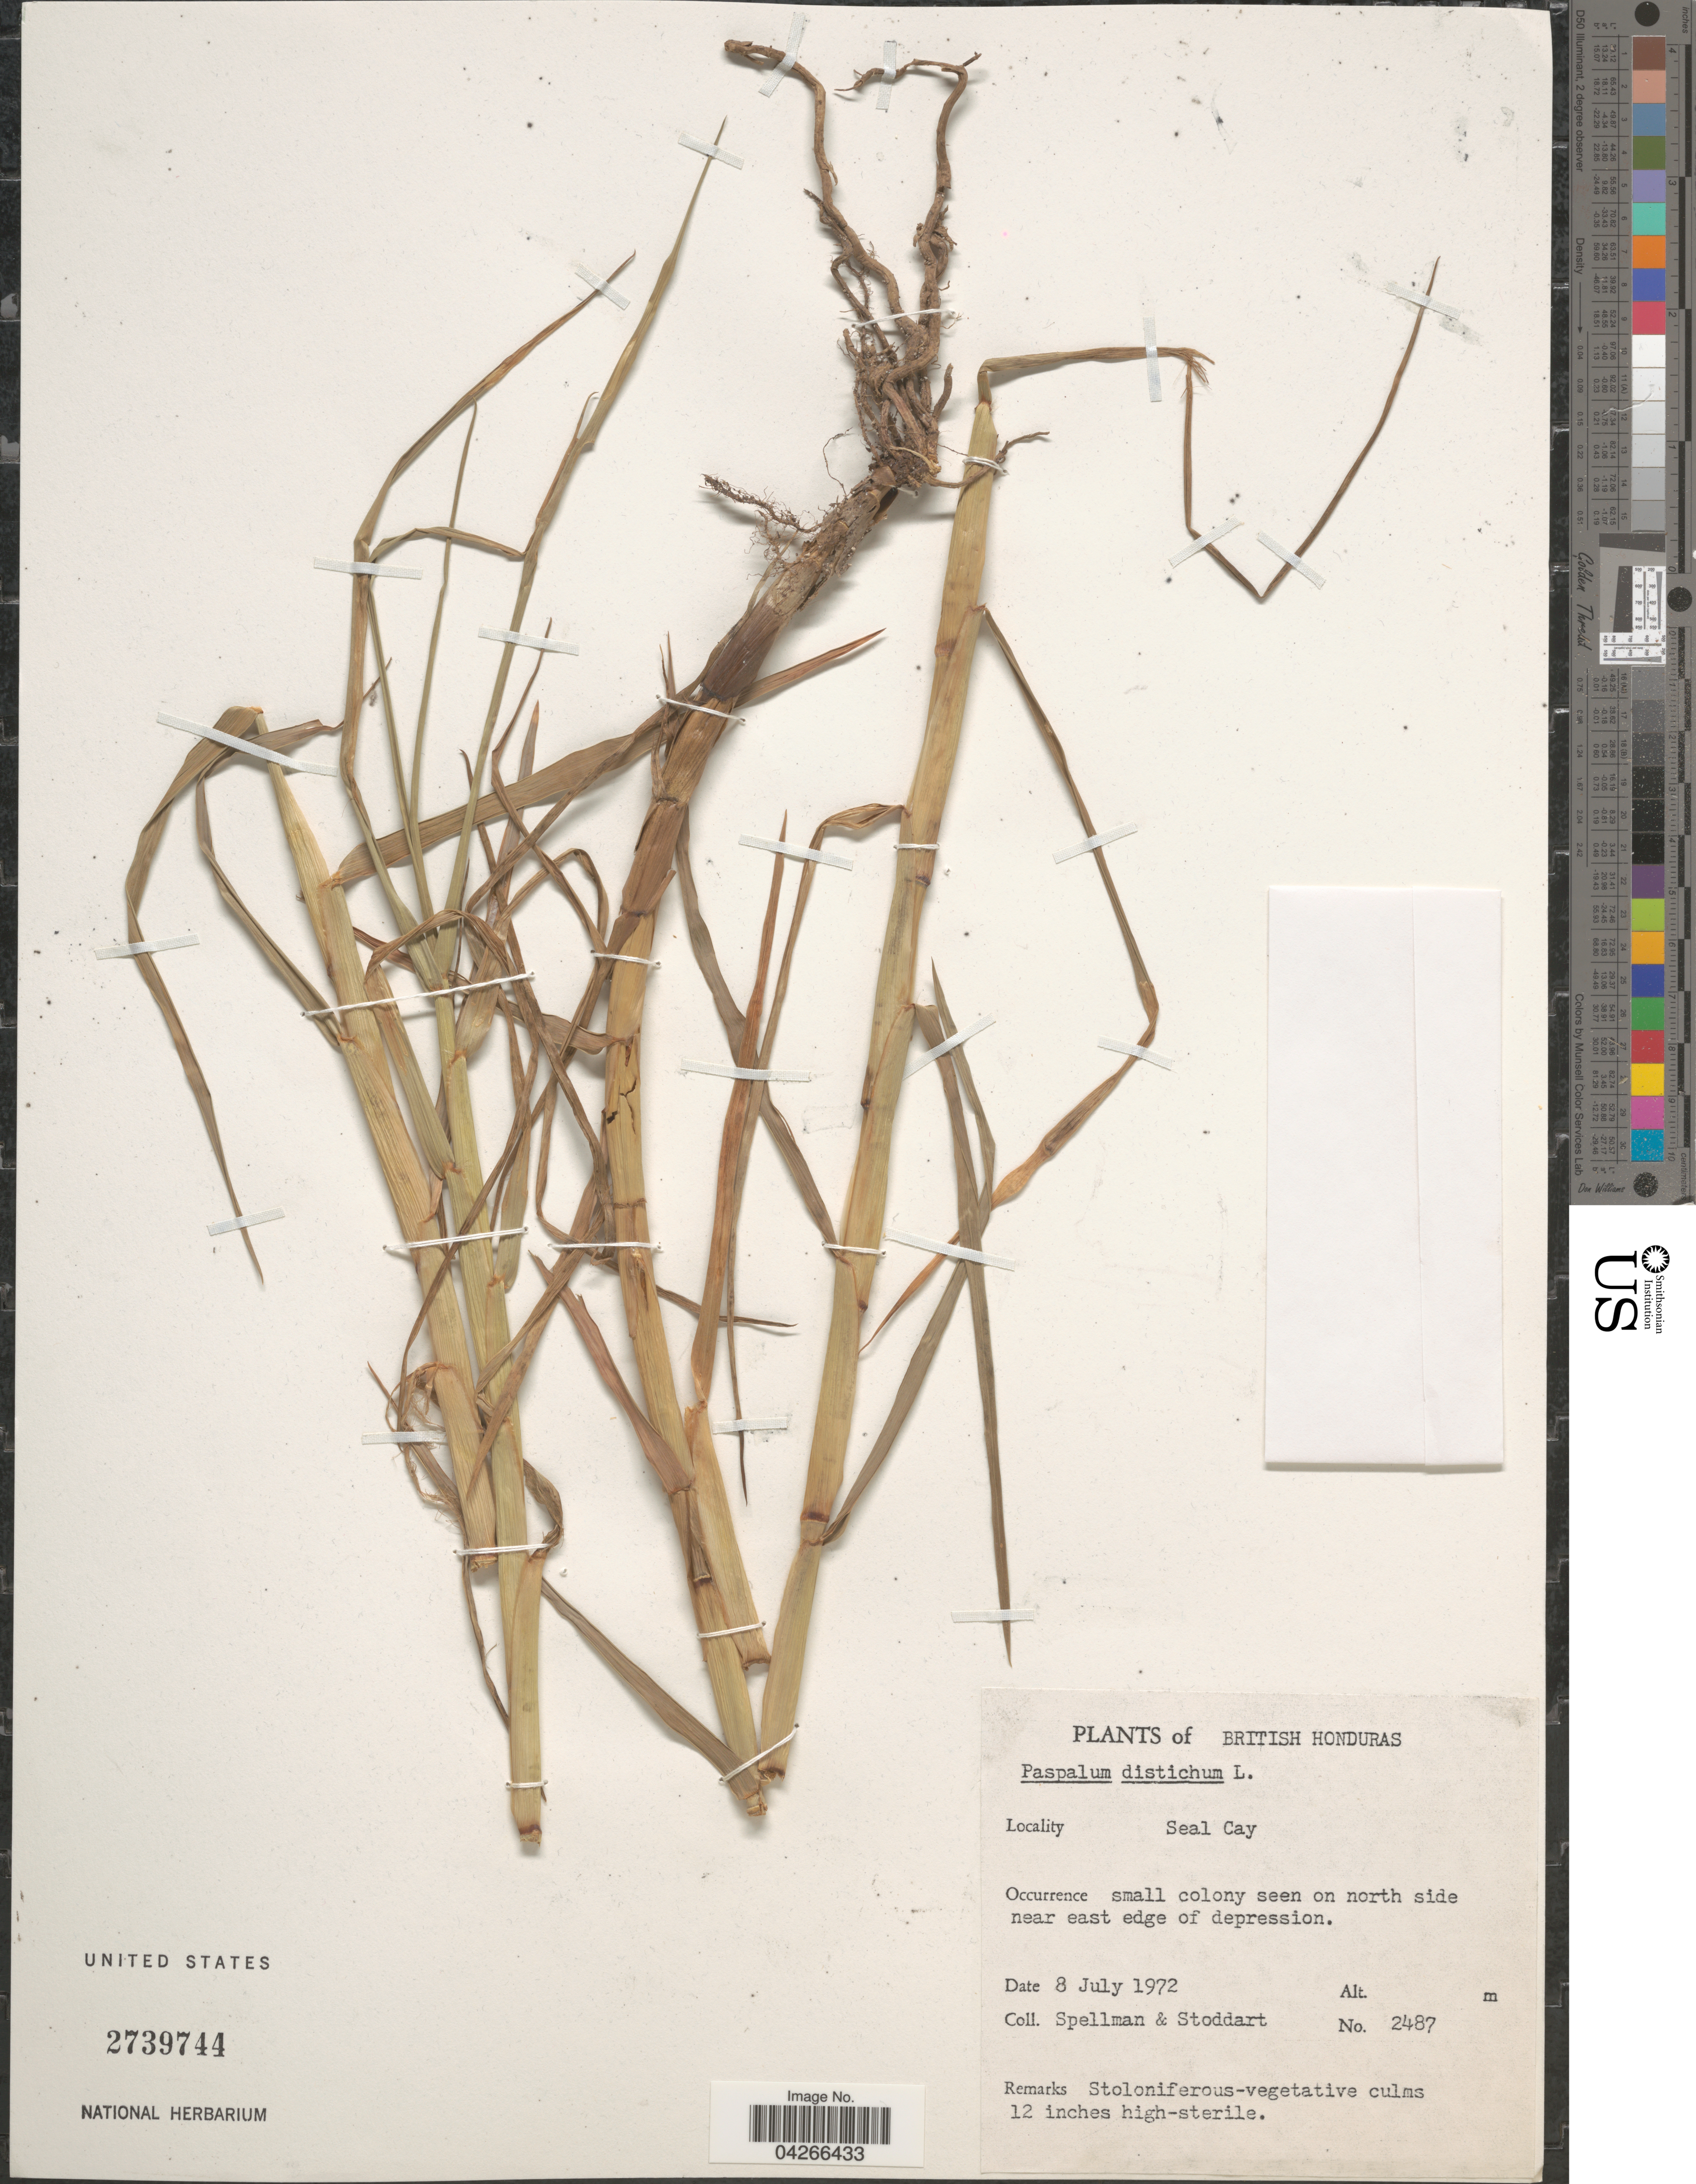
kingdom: Plantae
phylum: Tracheophyta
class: Liliopsida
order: Poales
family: Poaceae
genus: Paspalum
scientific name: Paspalum distichum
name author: L.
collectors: Spellman, -- & -. Stoddart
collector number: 2487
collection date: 1972-07-08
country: Belize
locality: British Honduras. Seal Cay. Small colony seen on north side near east edge of depression.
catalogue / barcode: US 2739744